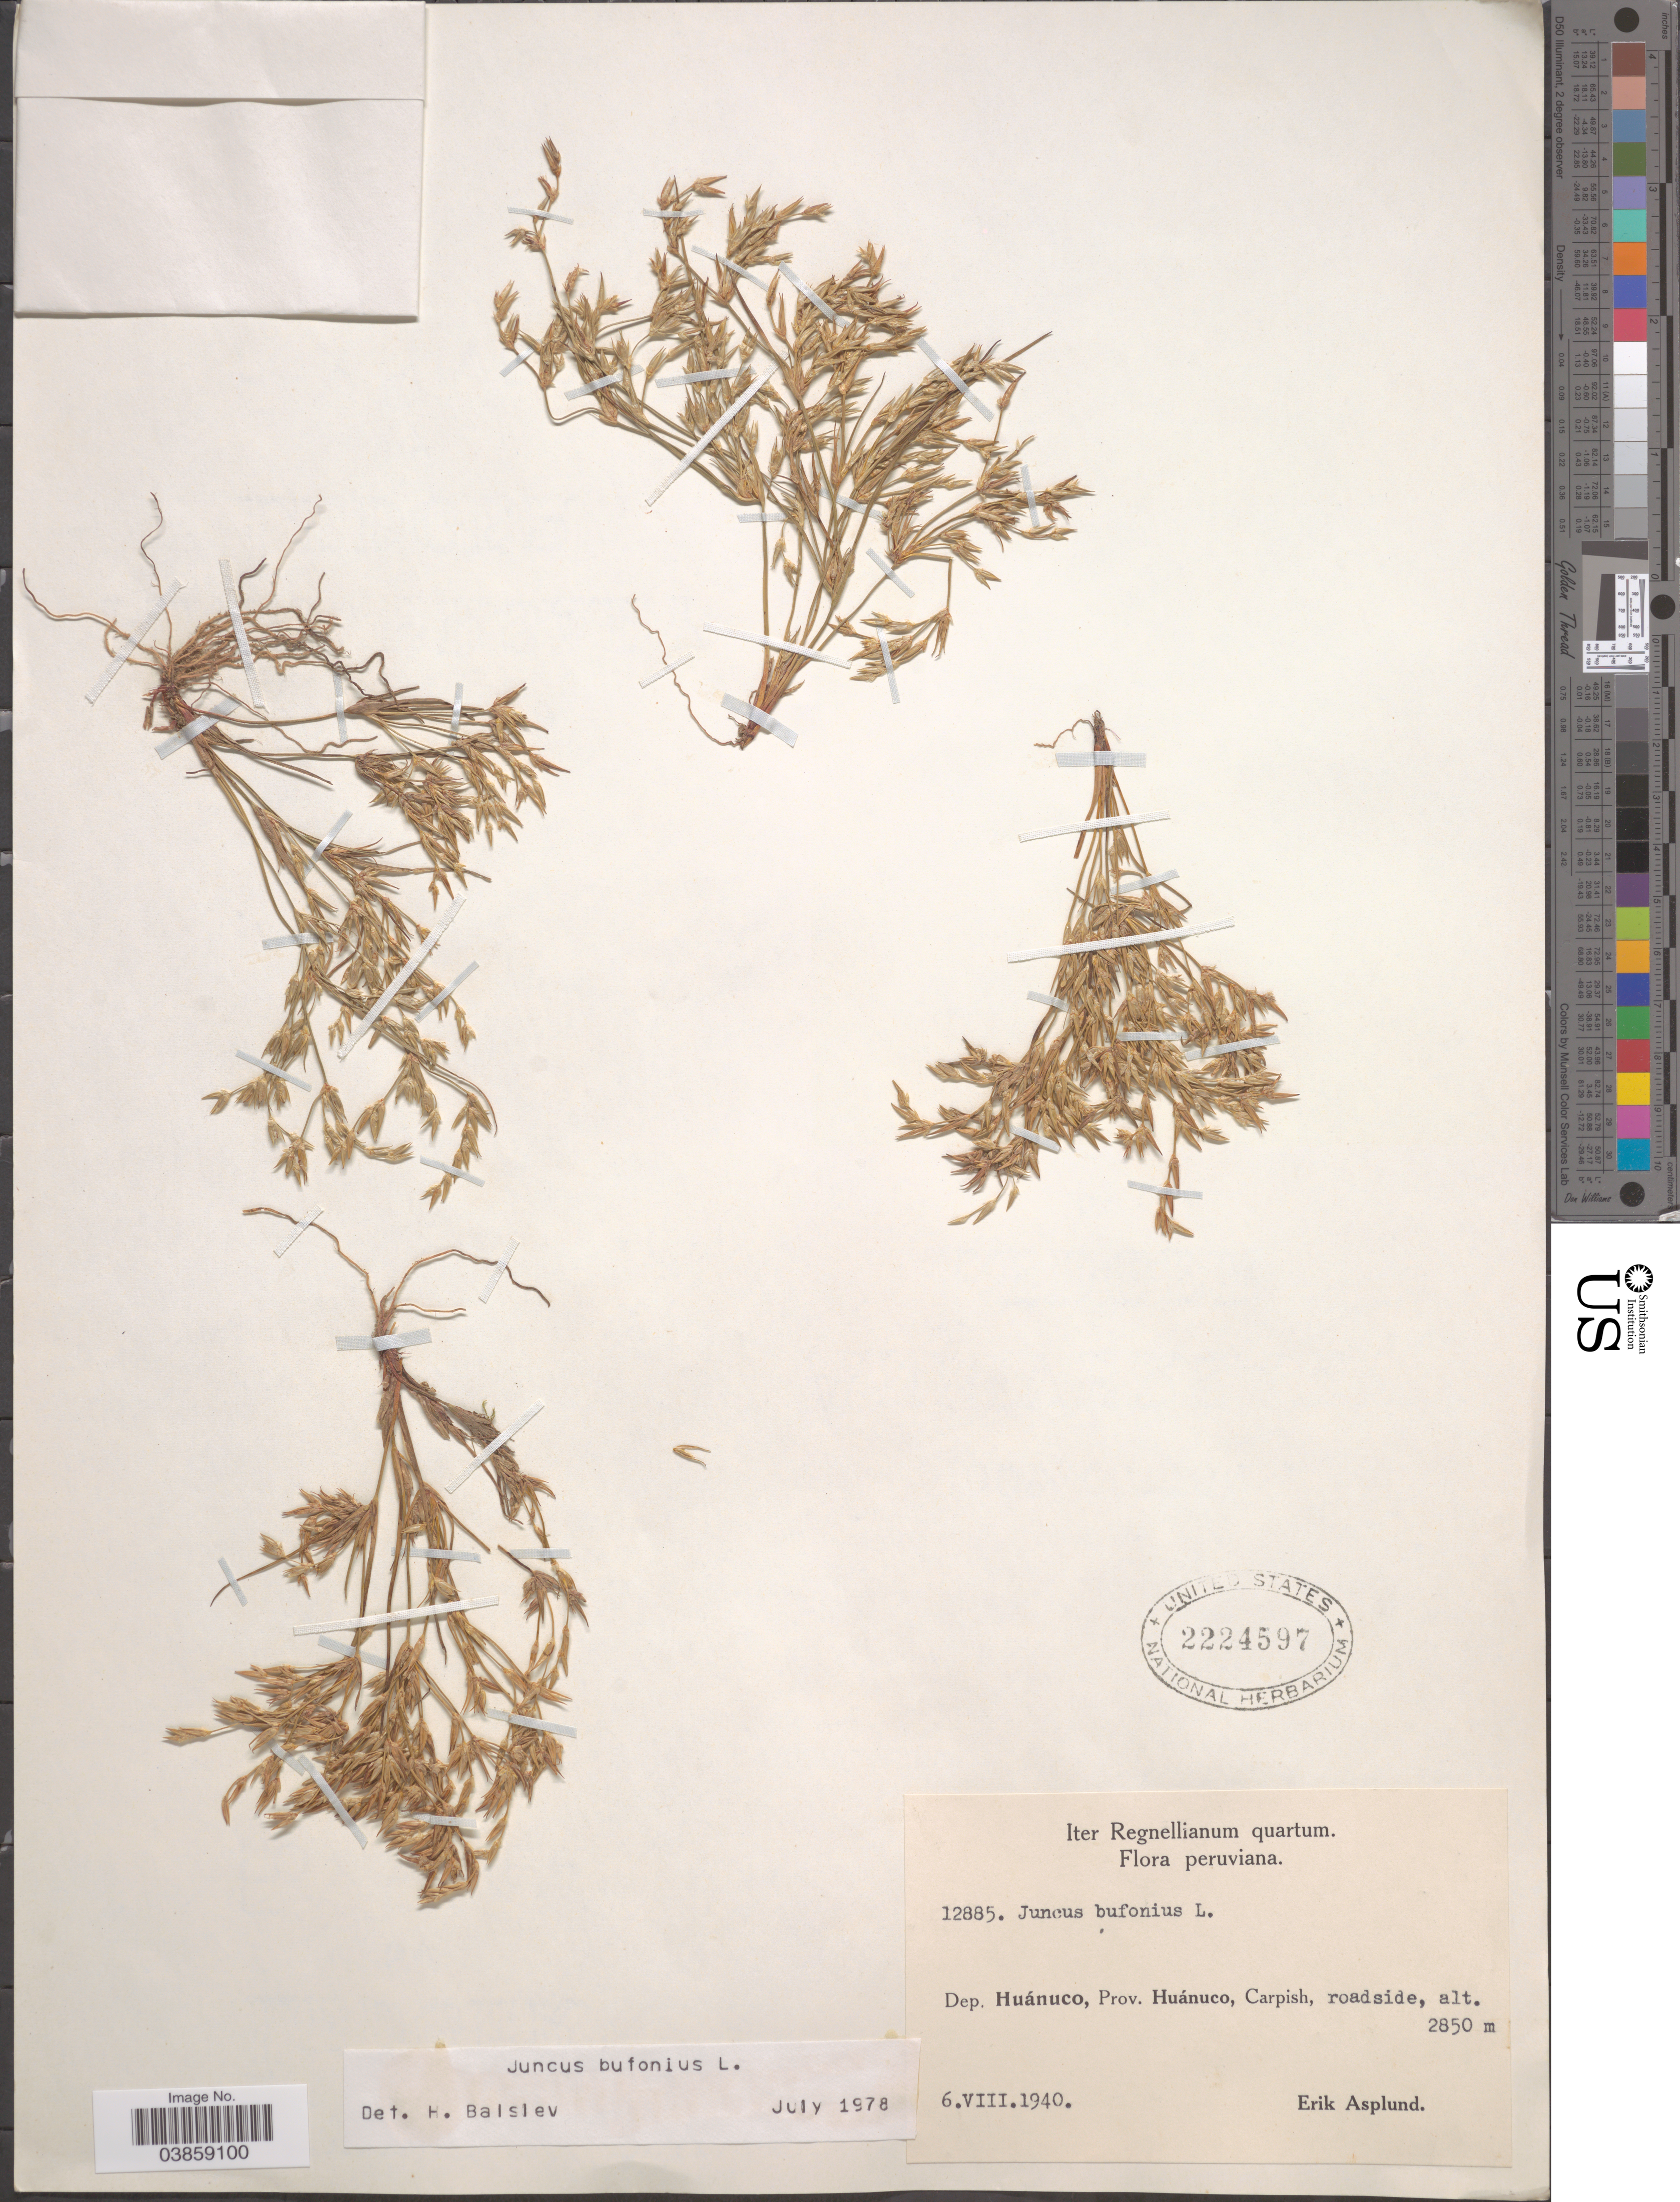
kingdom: Plantae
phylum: Tracheophyta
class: Liliopsida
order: Poales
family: Juncaceae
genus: Juncus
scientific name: Juncus bufonius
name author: L.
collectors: E. Asplund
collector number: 12885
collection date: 1940-08-06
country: Peru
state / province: Huánuco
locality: Dep. Huánuco, Carpish, roadside.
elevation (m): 2850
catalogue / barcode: US 2224597